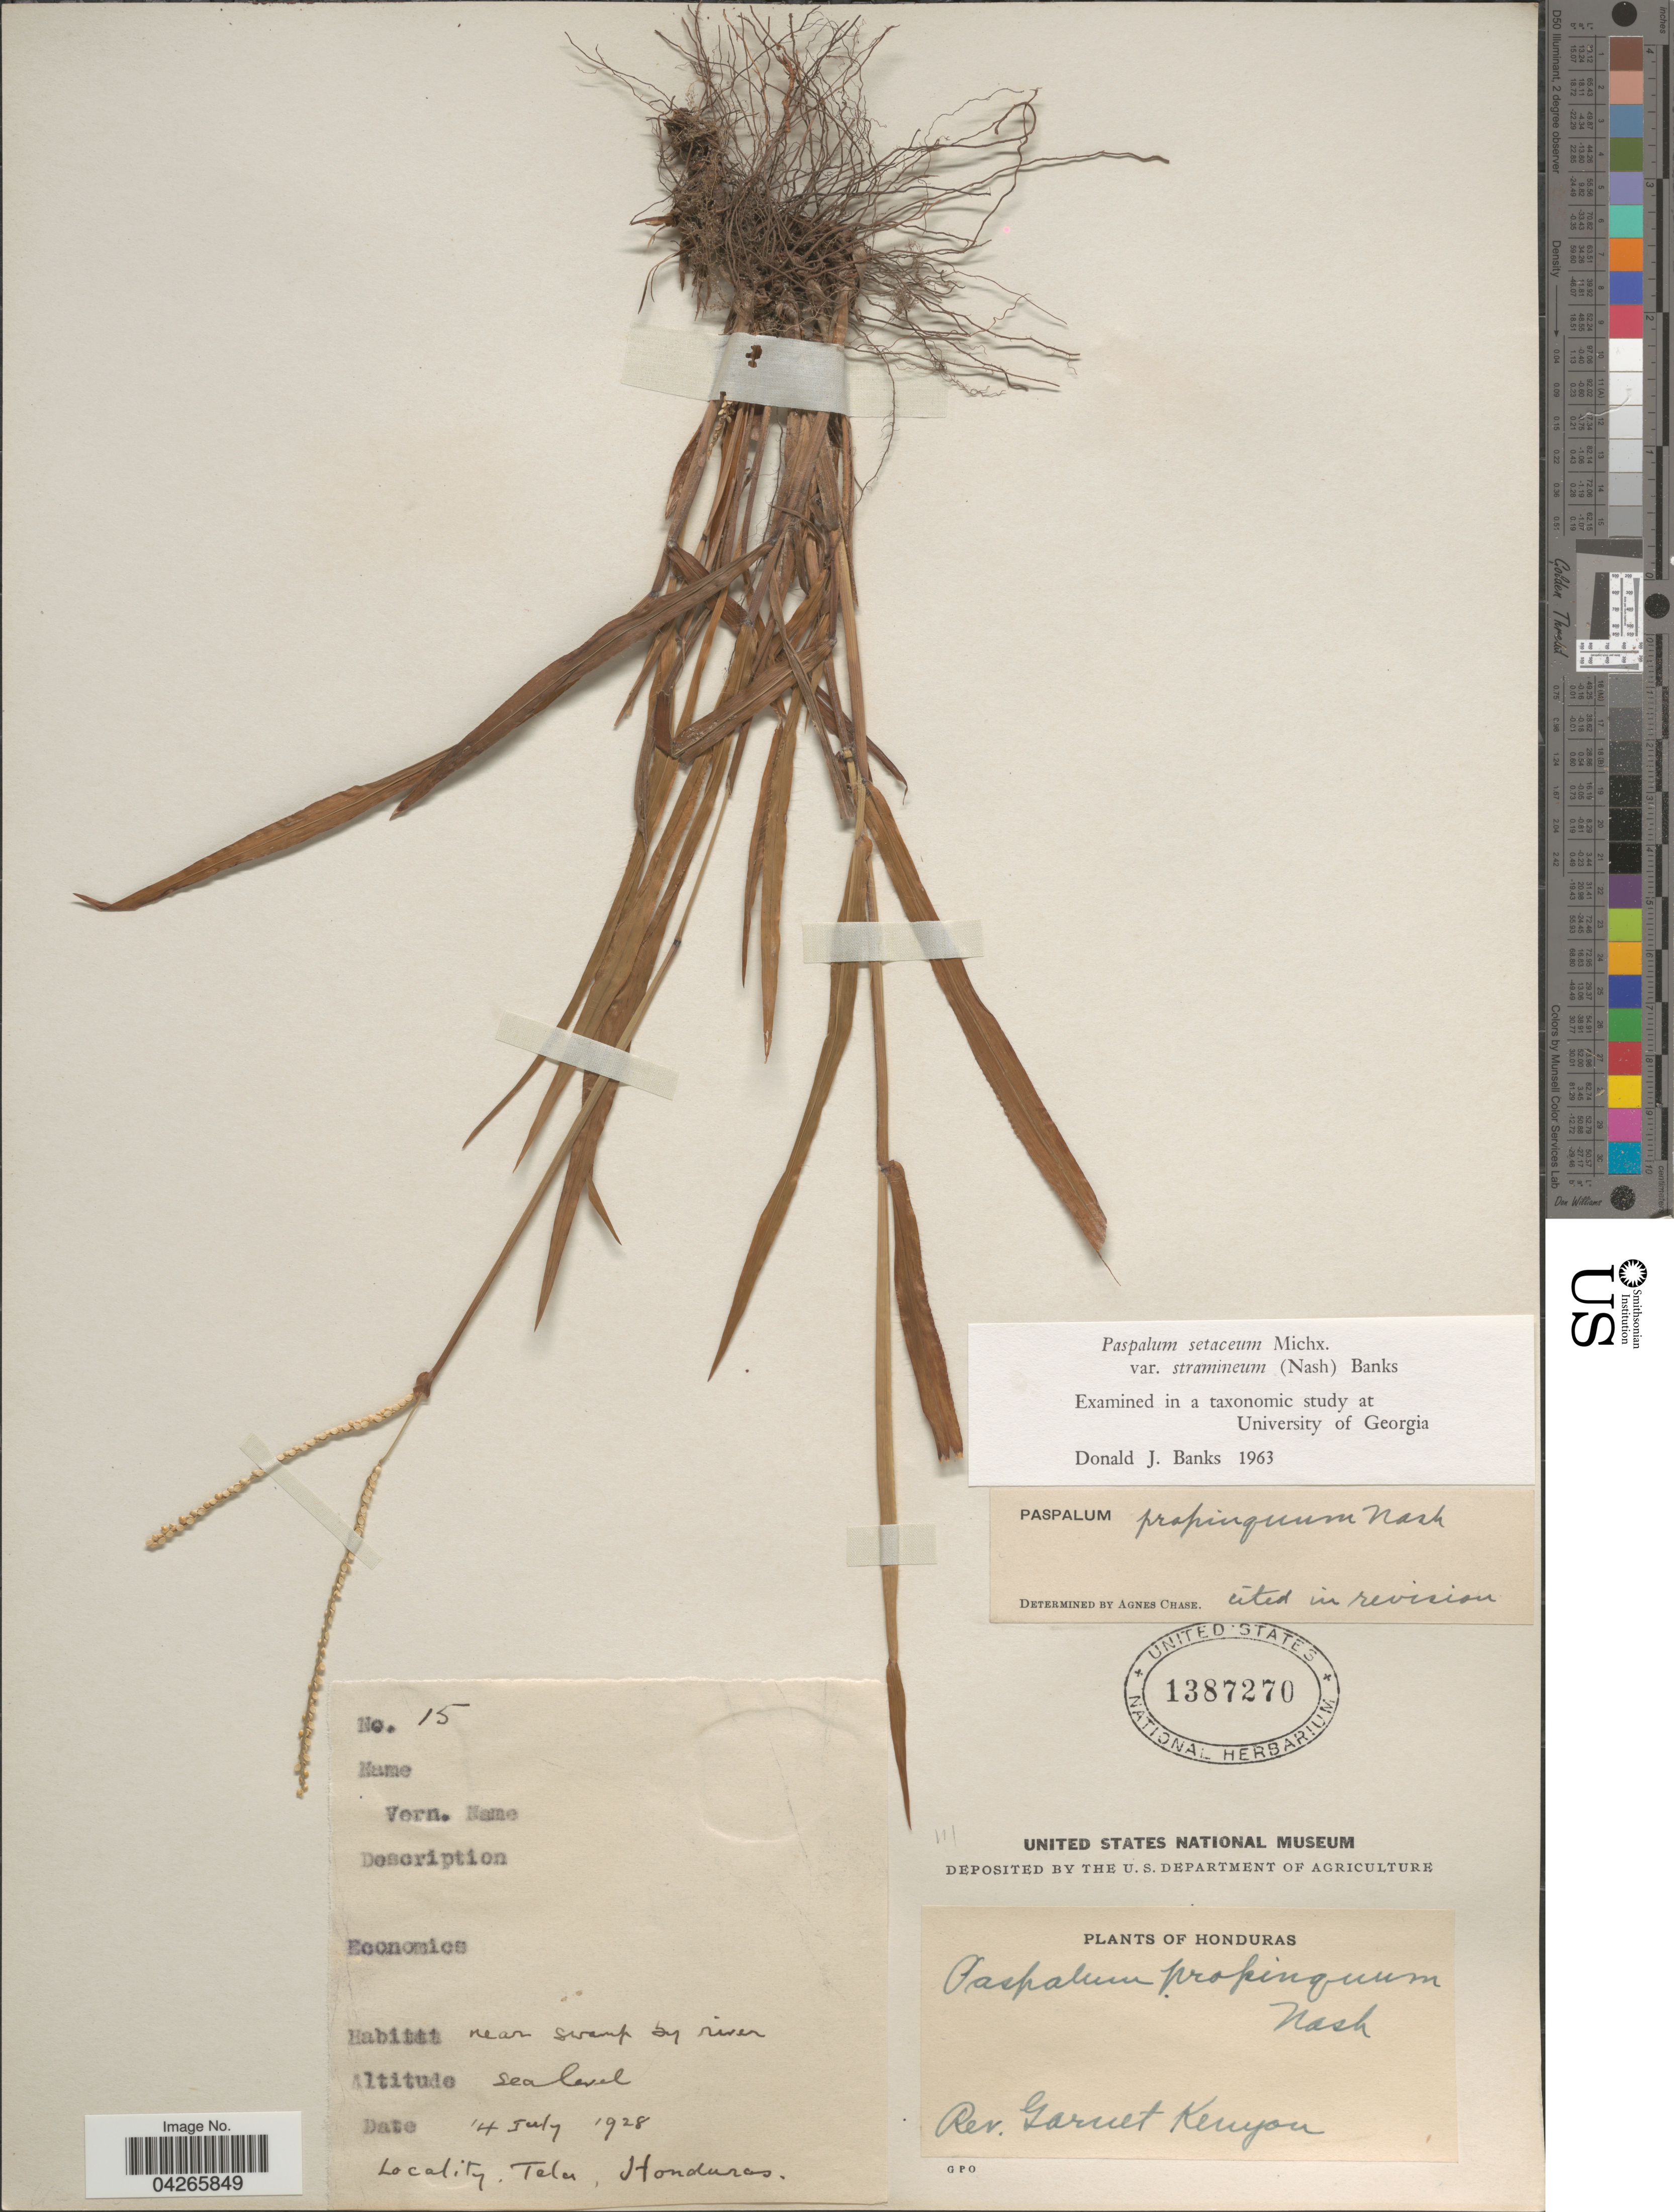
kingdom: Plantae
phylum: Tracheophyta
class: Liliopsida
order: Poales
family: Poaceae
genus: Paspalum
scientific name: Paspalum setaceum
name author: Michx.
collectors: G. Kenyon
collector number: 15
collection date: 1928-07-14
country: Honduras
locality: Tela.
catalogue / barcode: US 1387270